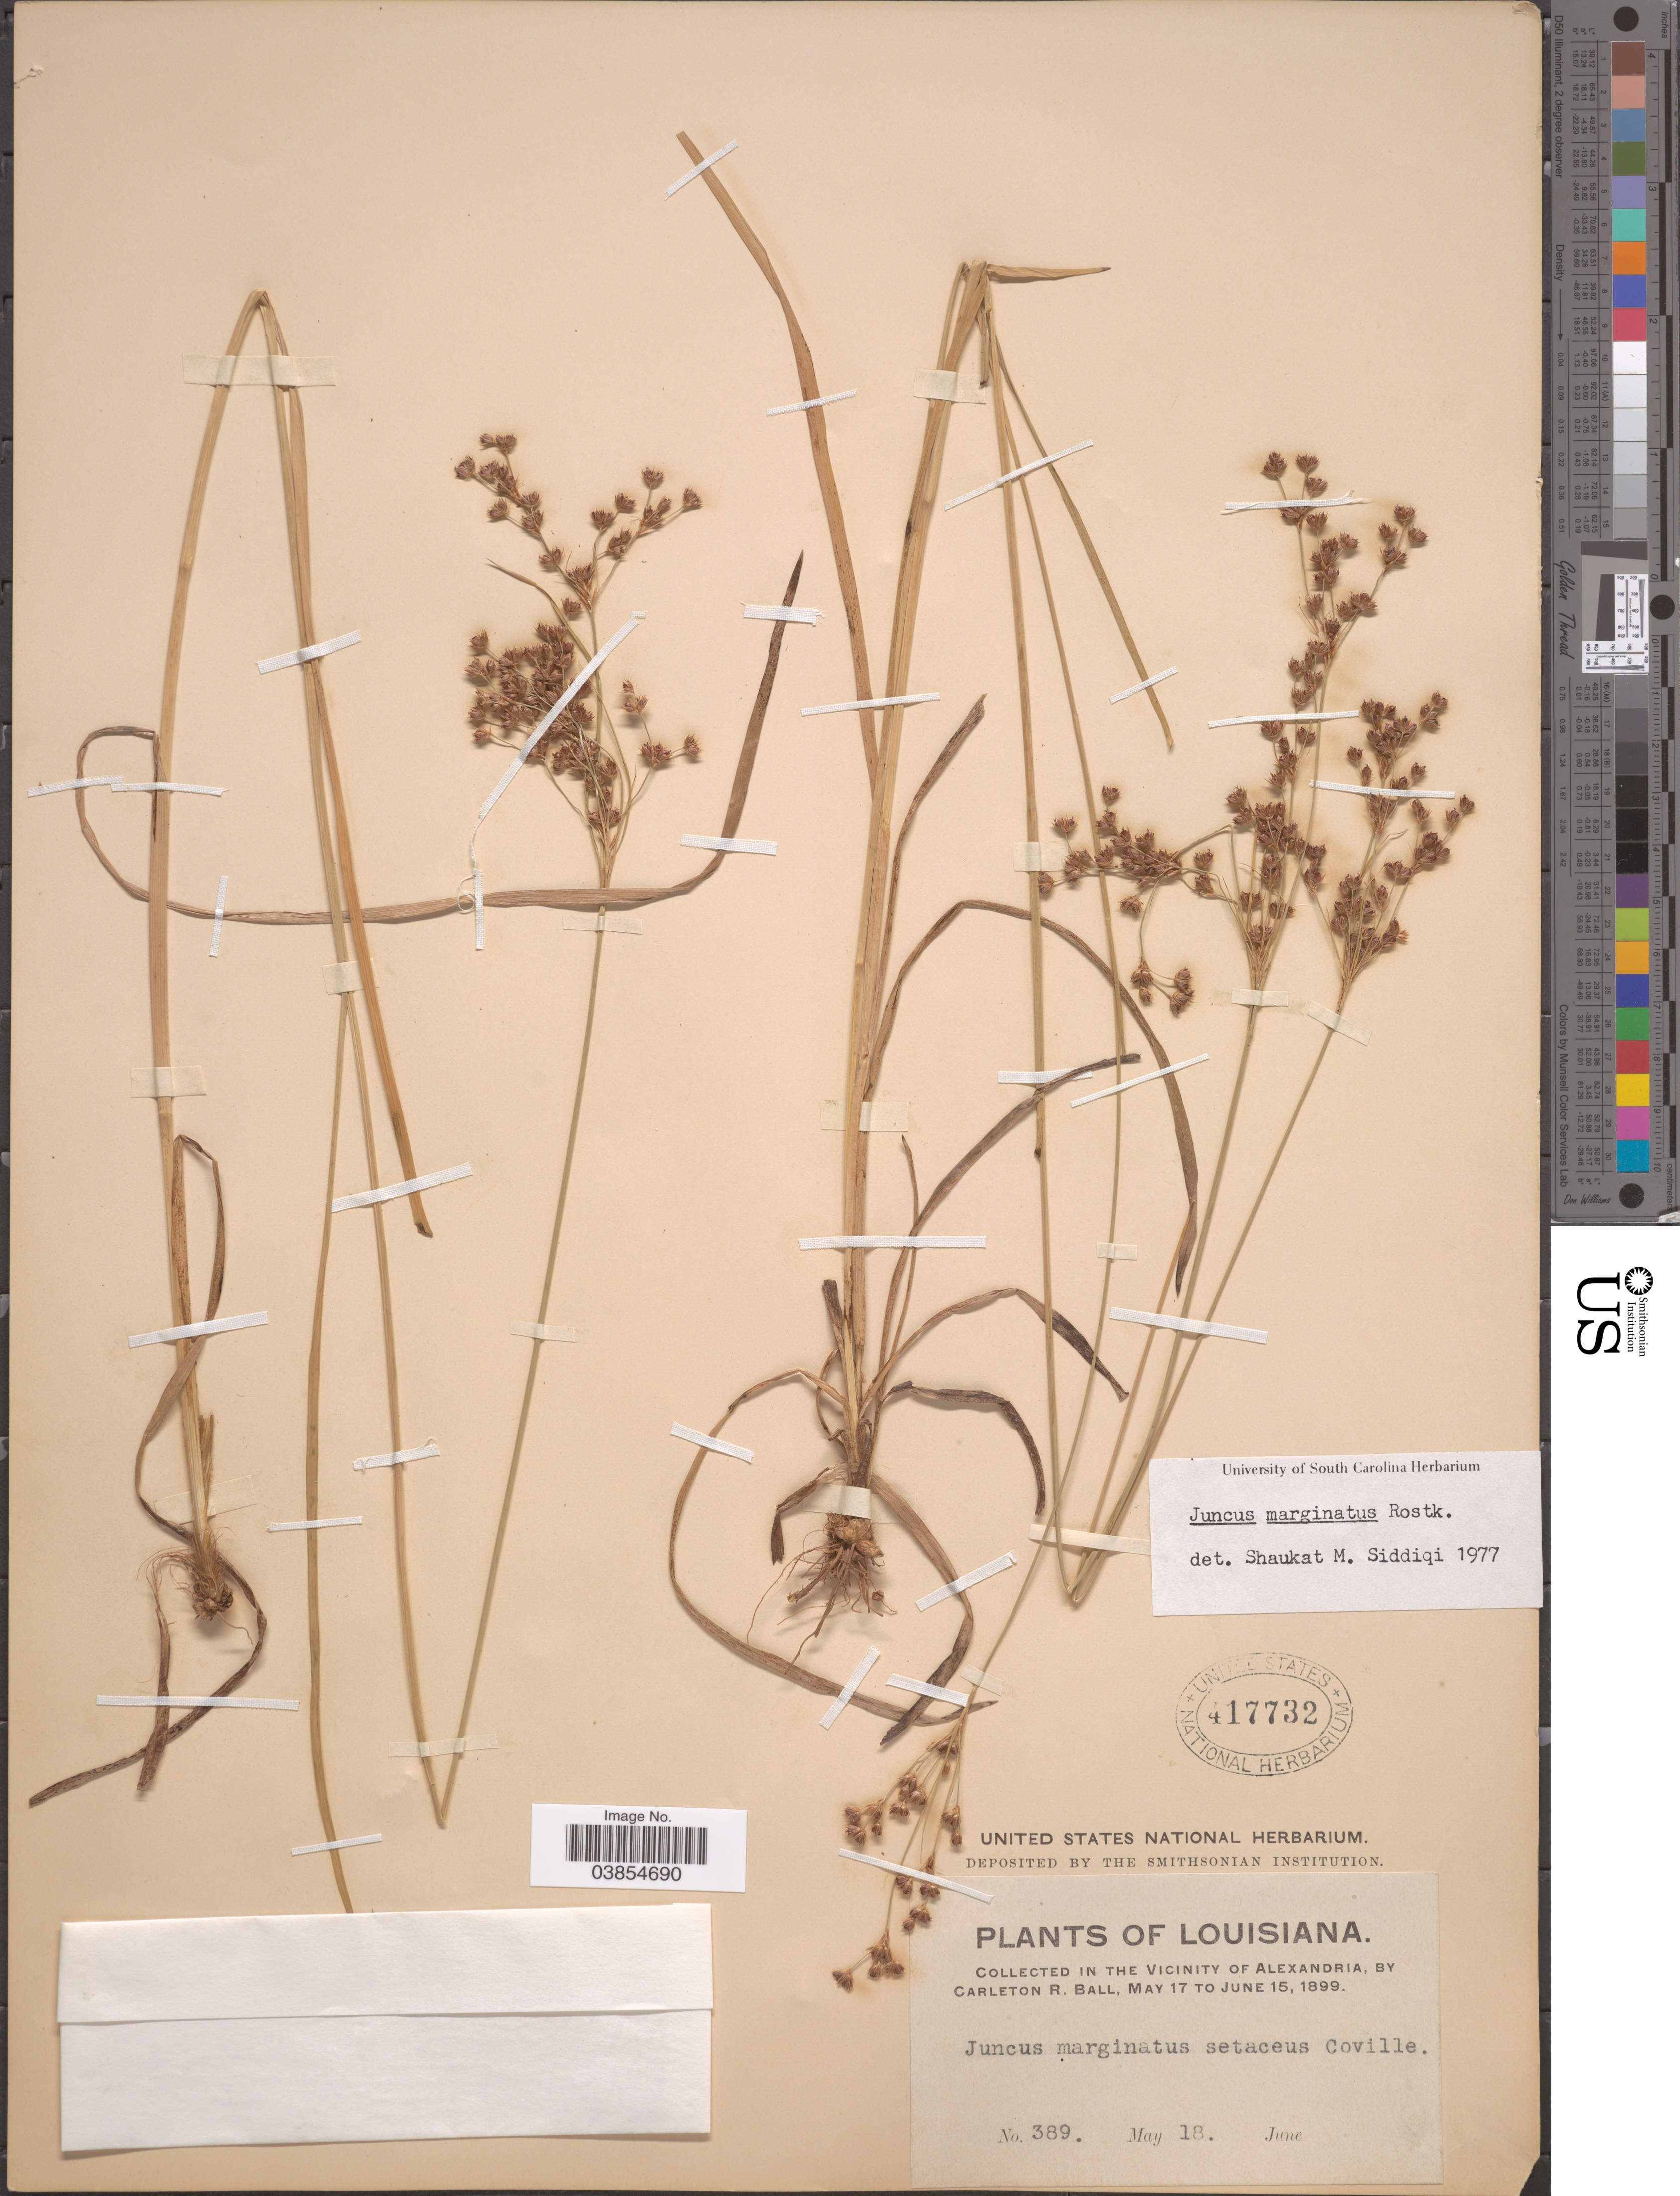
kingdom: Plantae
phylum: Tracheophyta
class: Liliopsida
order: Poales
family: Juncaceae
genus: Juncus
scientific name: Juncus marginatus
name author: Rostk.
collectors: C. R. Ball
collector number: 389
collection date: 1899-05-18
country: United States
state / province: Louisiana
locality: In the vicinity of Alexandria.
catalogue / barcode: US 417732